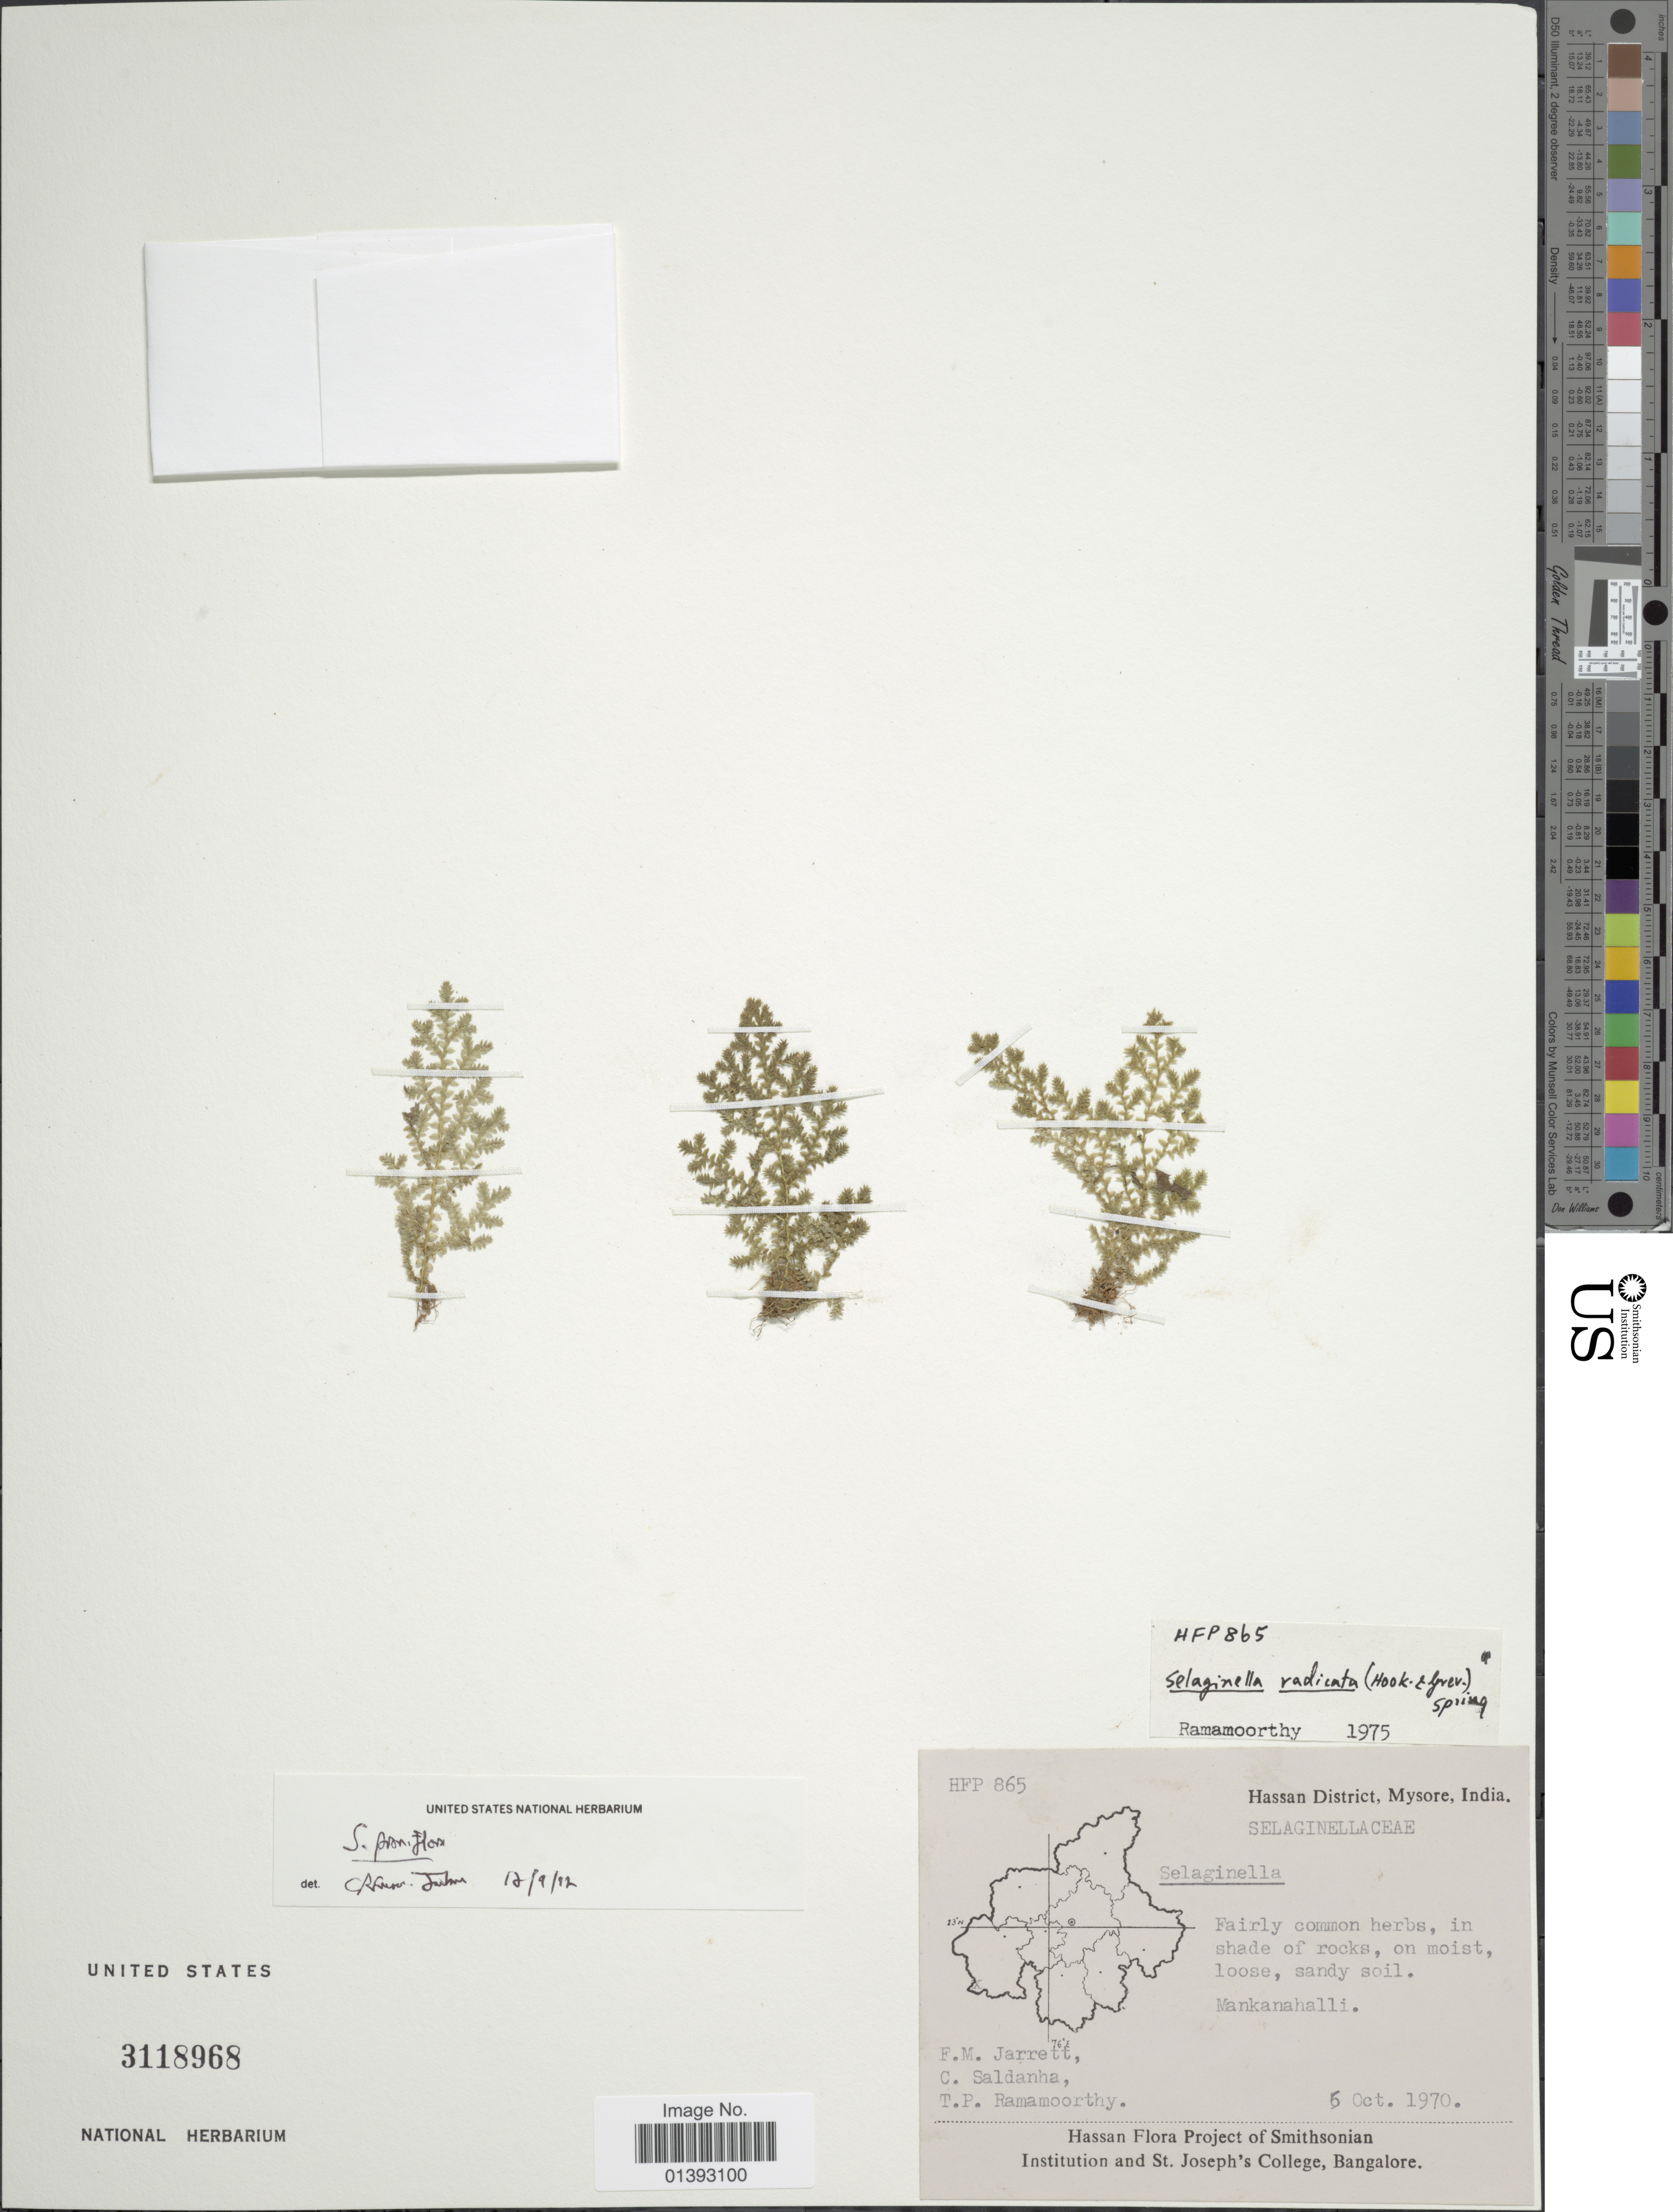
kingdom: Plantae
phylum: Tracheophyta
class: Lycopodiopsida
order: Selaginellales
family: Selaginellaceae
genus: Selaginella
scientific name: Selaginella radicata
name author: (Hook. & Grev.) Spring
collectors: F. M. Jarrett, C. Saldanha & T. P. Ramamoorthy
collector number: HFP865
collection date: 1970-10-05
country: India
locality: Hassan District, Mysore, Mankanahalli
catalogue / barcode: US 3118968